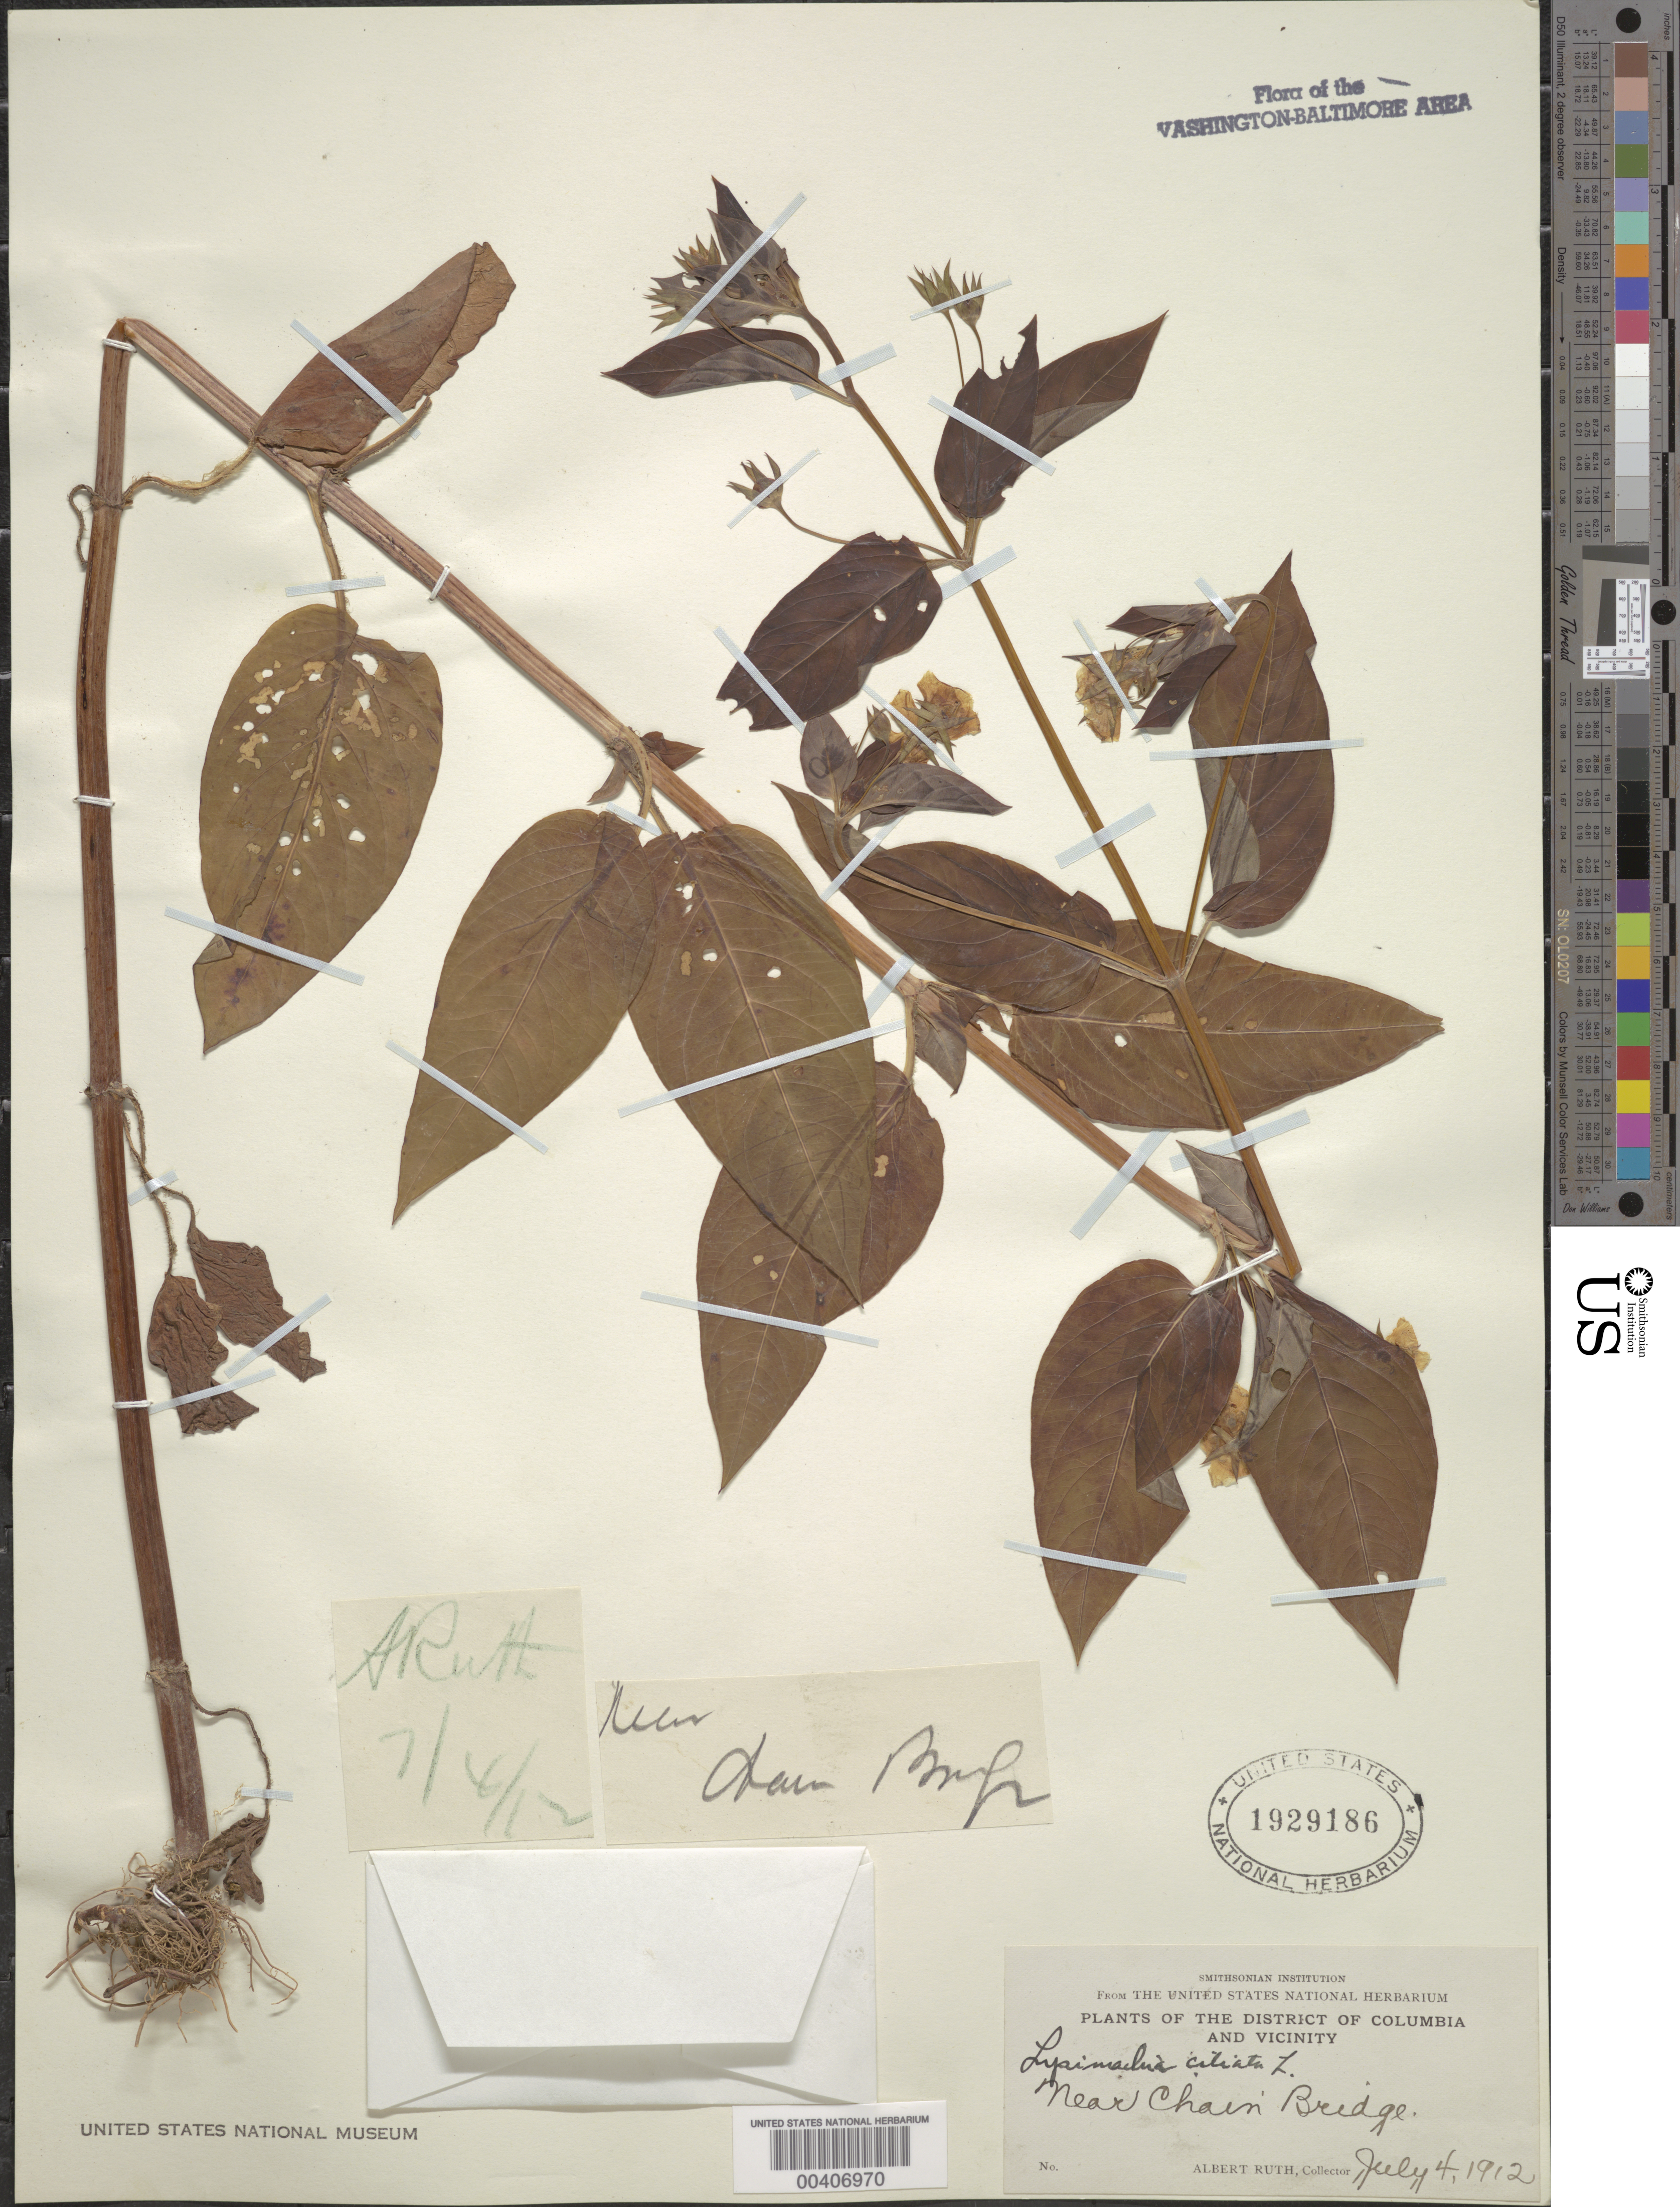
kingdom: Plantae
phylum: Tracheophyta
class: Magnoliopsida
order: Ericales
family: Primulaceae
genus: Lysimachia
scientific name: Lysimachia ciliata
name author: L.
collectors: A. Ruth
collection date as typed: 04 Jul 1912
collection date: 1912-07-04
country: United States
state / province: District of Columbia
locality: Chain Bridge vicinity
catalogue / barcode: US 1929186